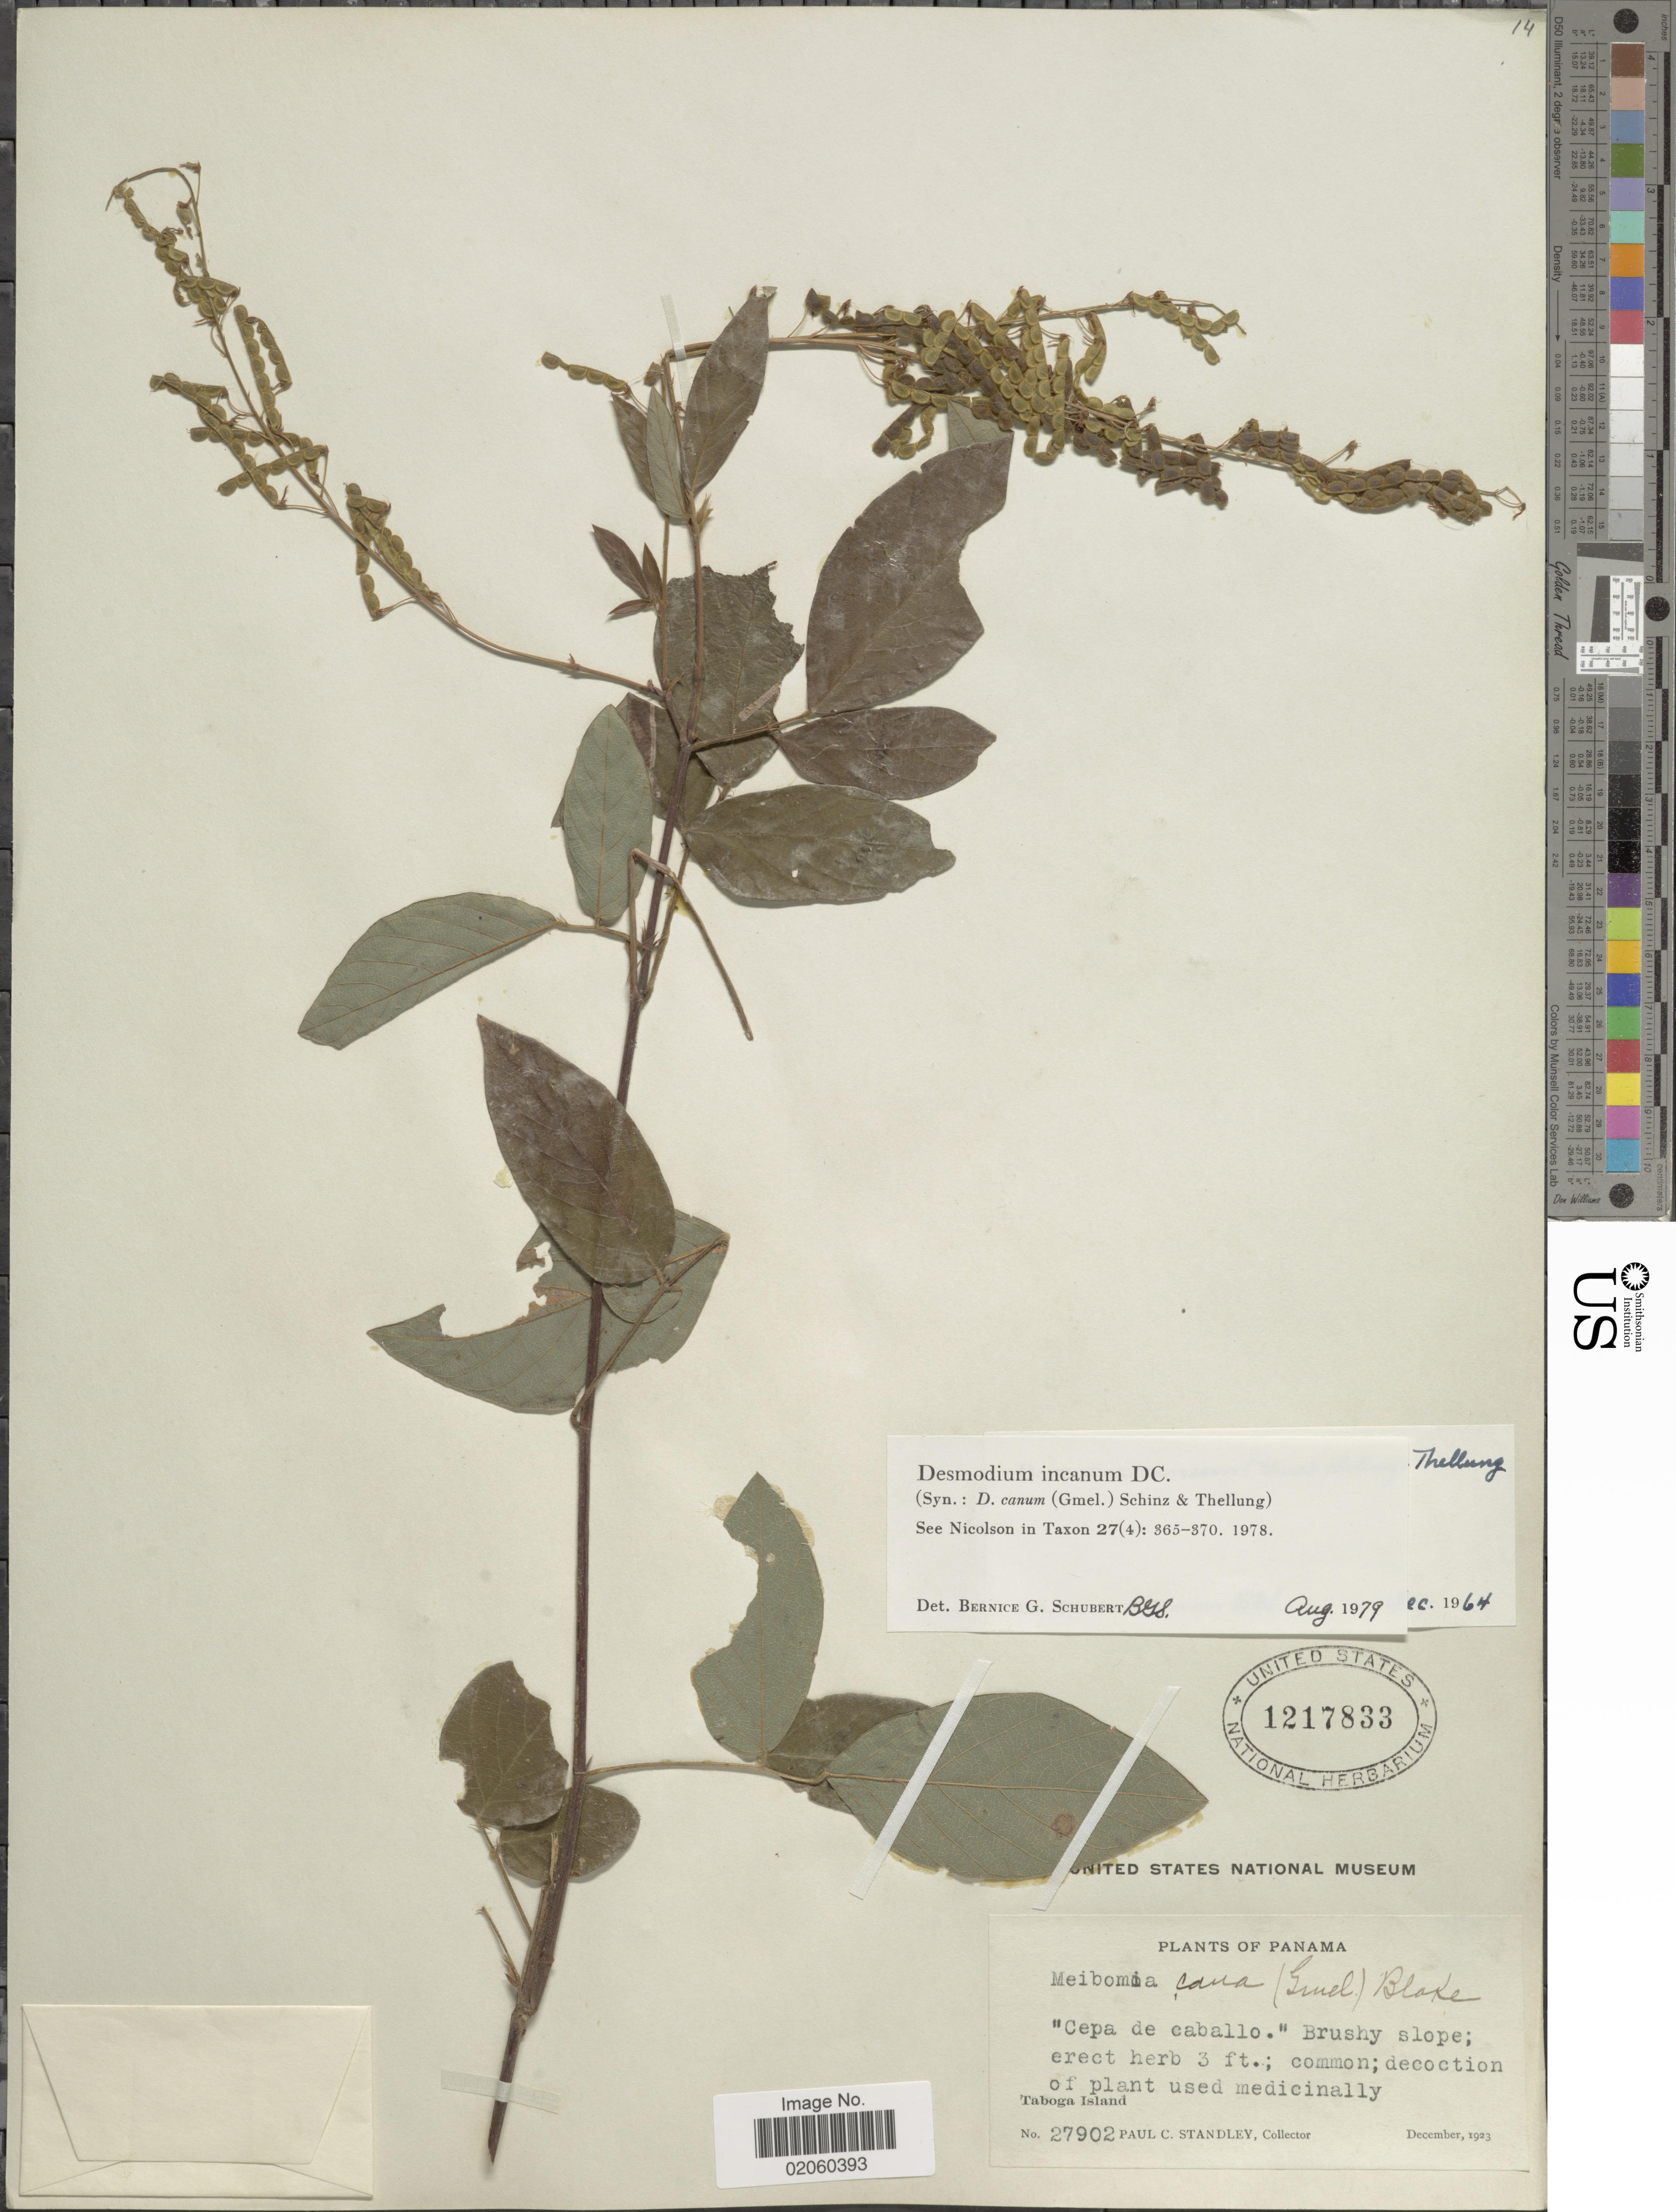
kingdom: Plantae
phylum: Tracheophyta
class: Magnoliopsida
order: Fabales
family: Fabaceae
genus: Desmodium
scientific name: Desmodium incanum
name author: (Sw.) DC.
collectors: P. C. Standley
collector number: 27902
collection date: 1923-12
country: Panama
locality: Taboga Island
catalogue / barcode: US 1217833